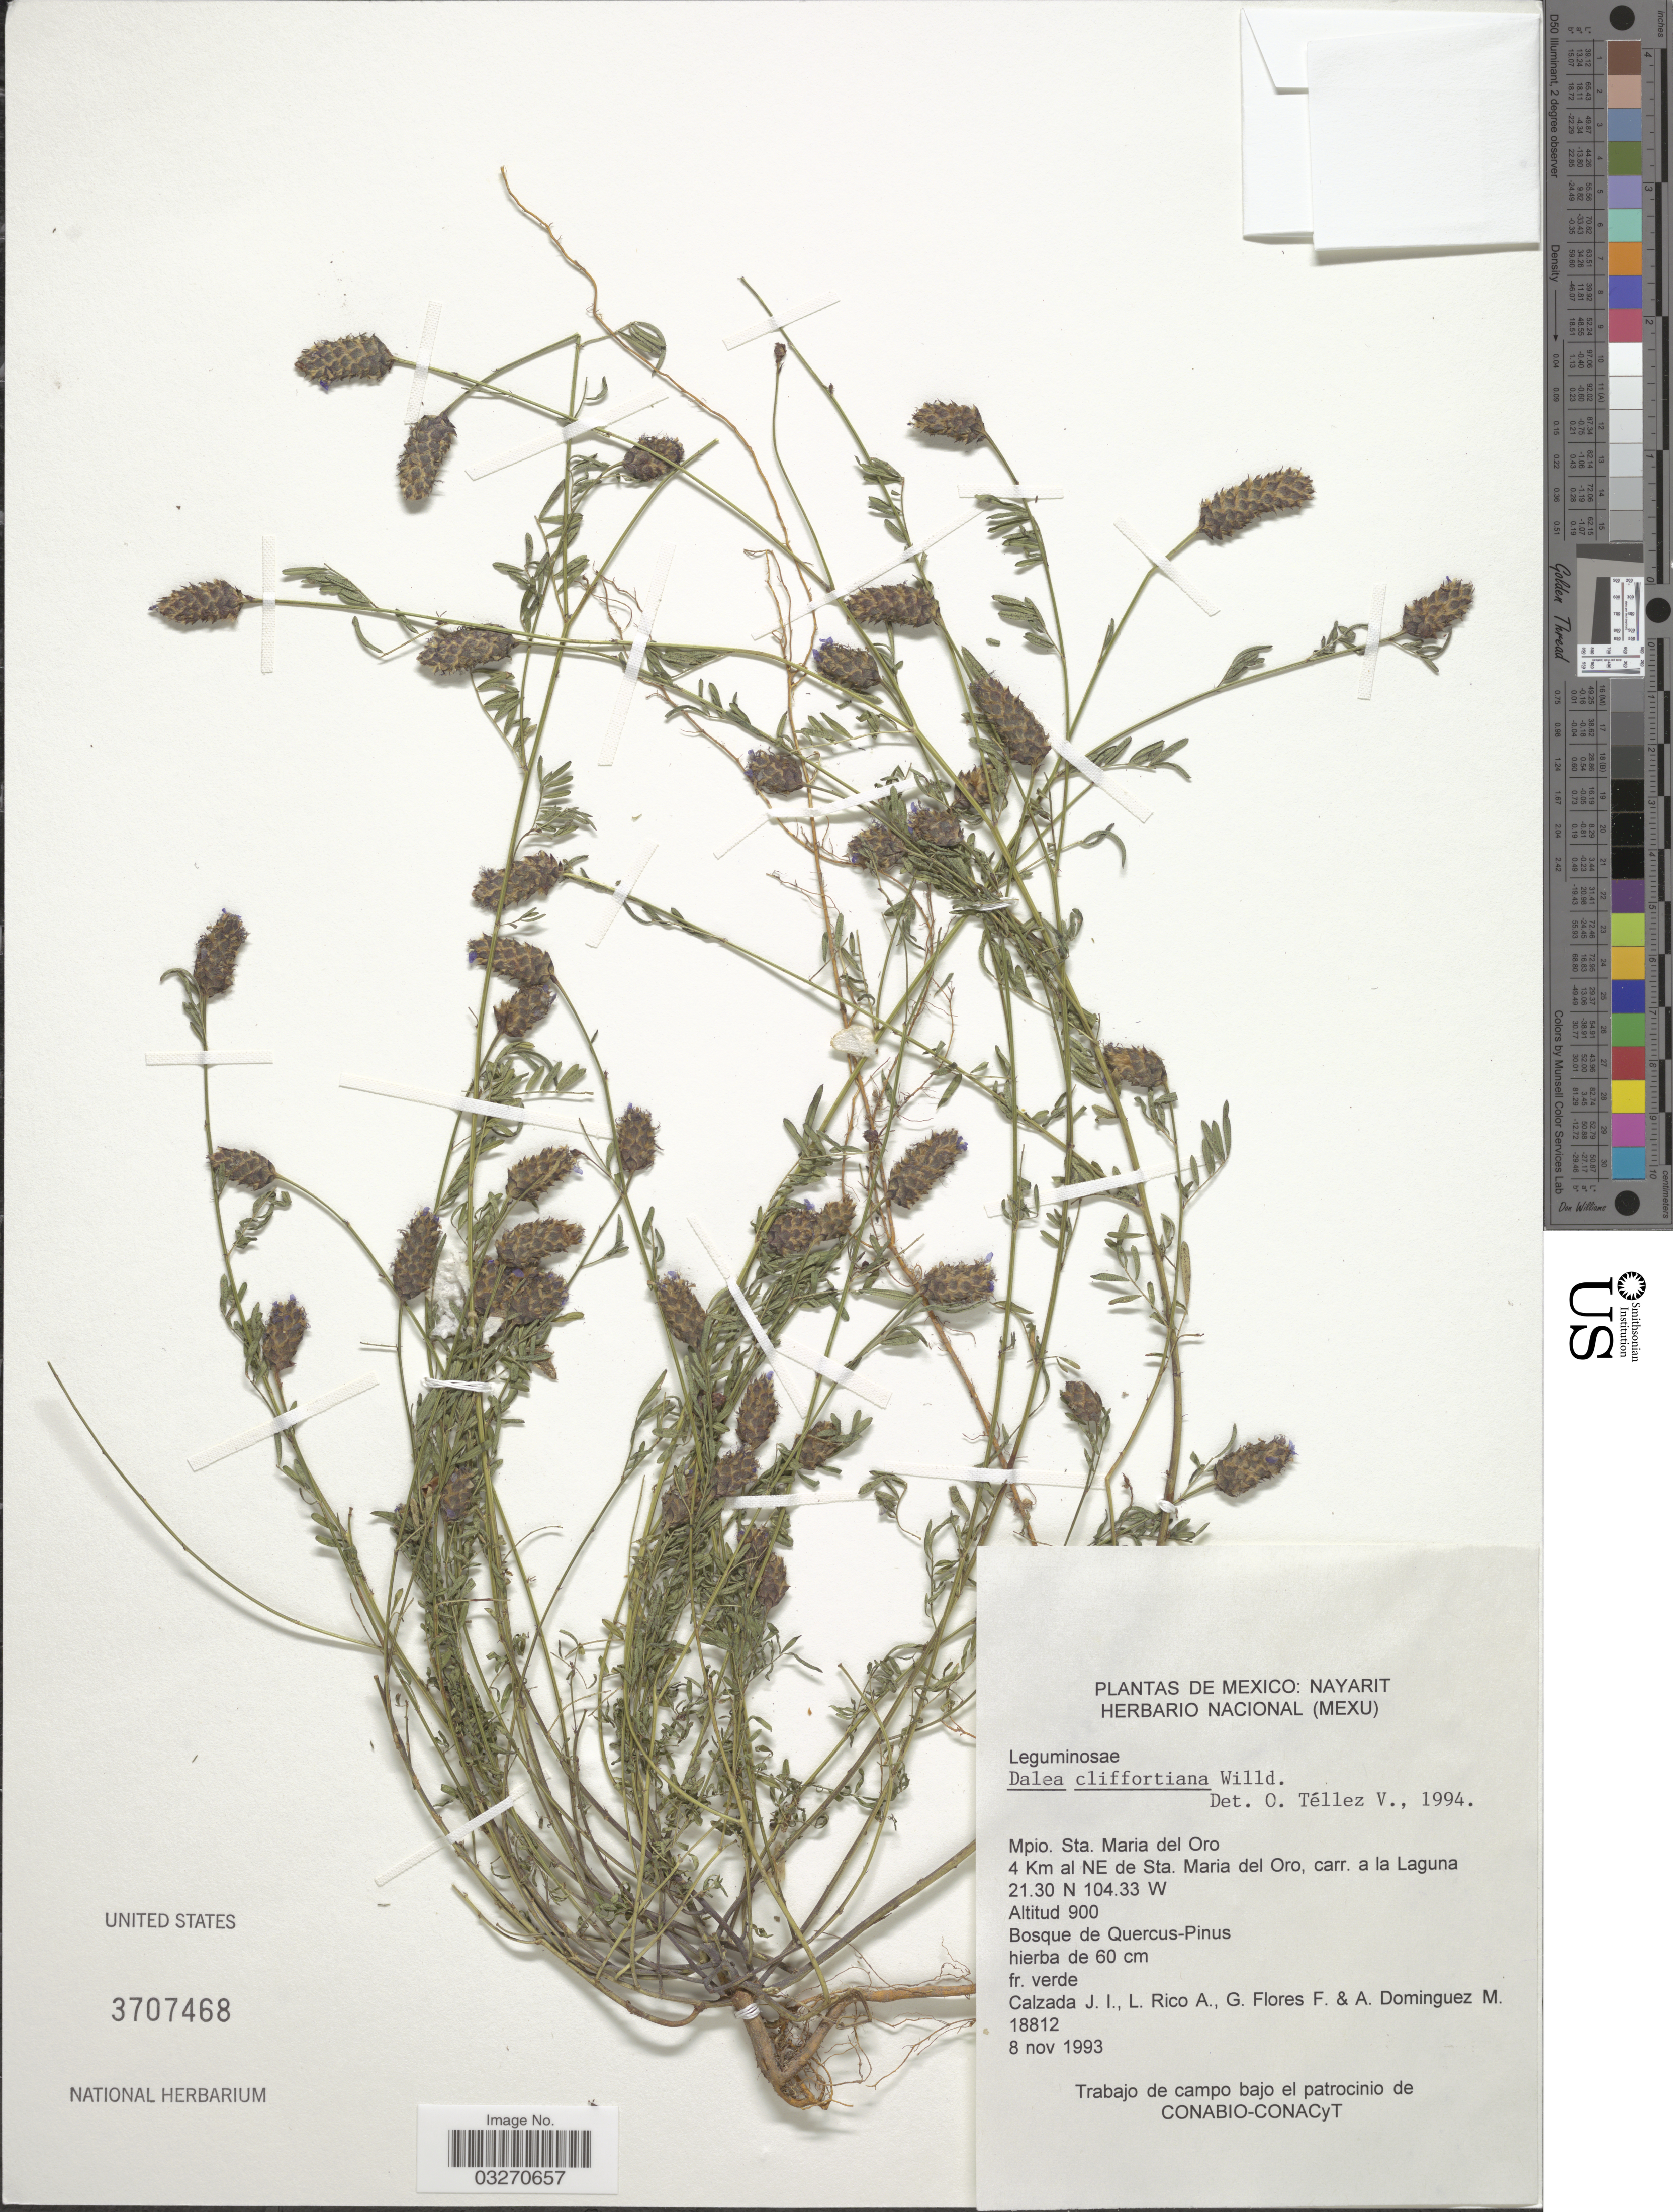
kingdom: Plantae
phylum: Tracheophyta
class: Magnoliopsida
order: Fabales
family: Fabaceae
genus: Dalea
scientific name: Dalea cliffortiana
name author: Willd.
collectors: J. I. Calzada, M. Rico Arce, G. Flores F. & A. Dominguez M.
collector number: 18812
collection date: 1993-11-08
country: Mexico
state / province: Nayarit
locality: Mpio. Sta. Maria del Oro. 4 Km al NE de Sta. Maria del Oro, carr. a la Laguna.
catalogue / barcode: US 3707468